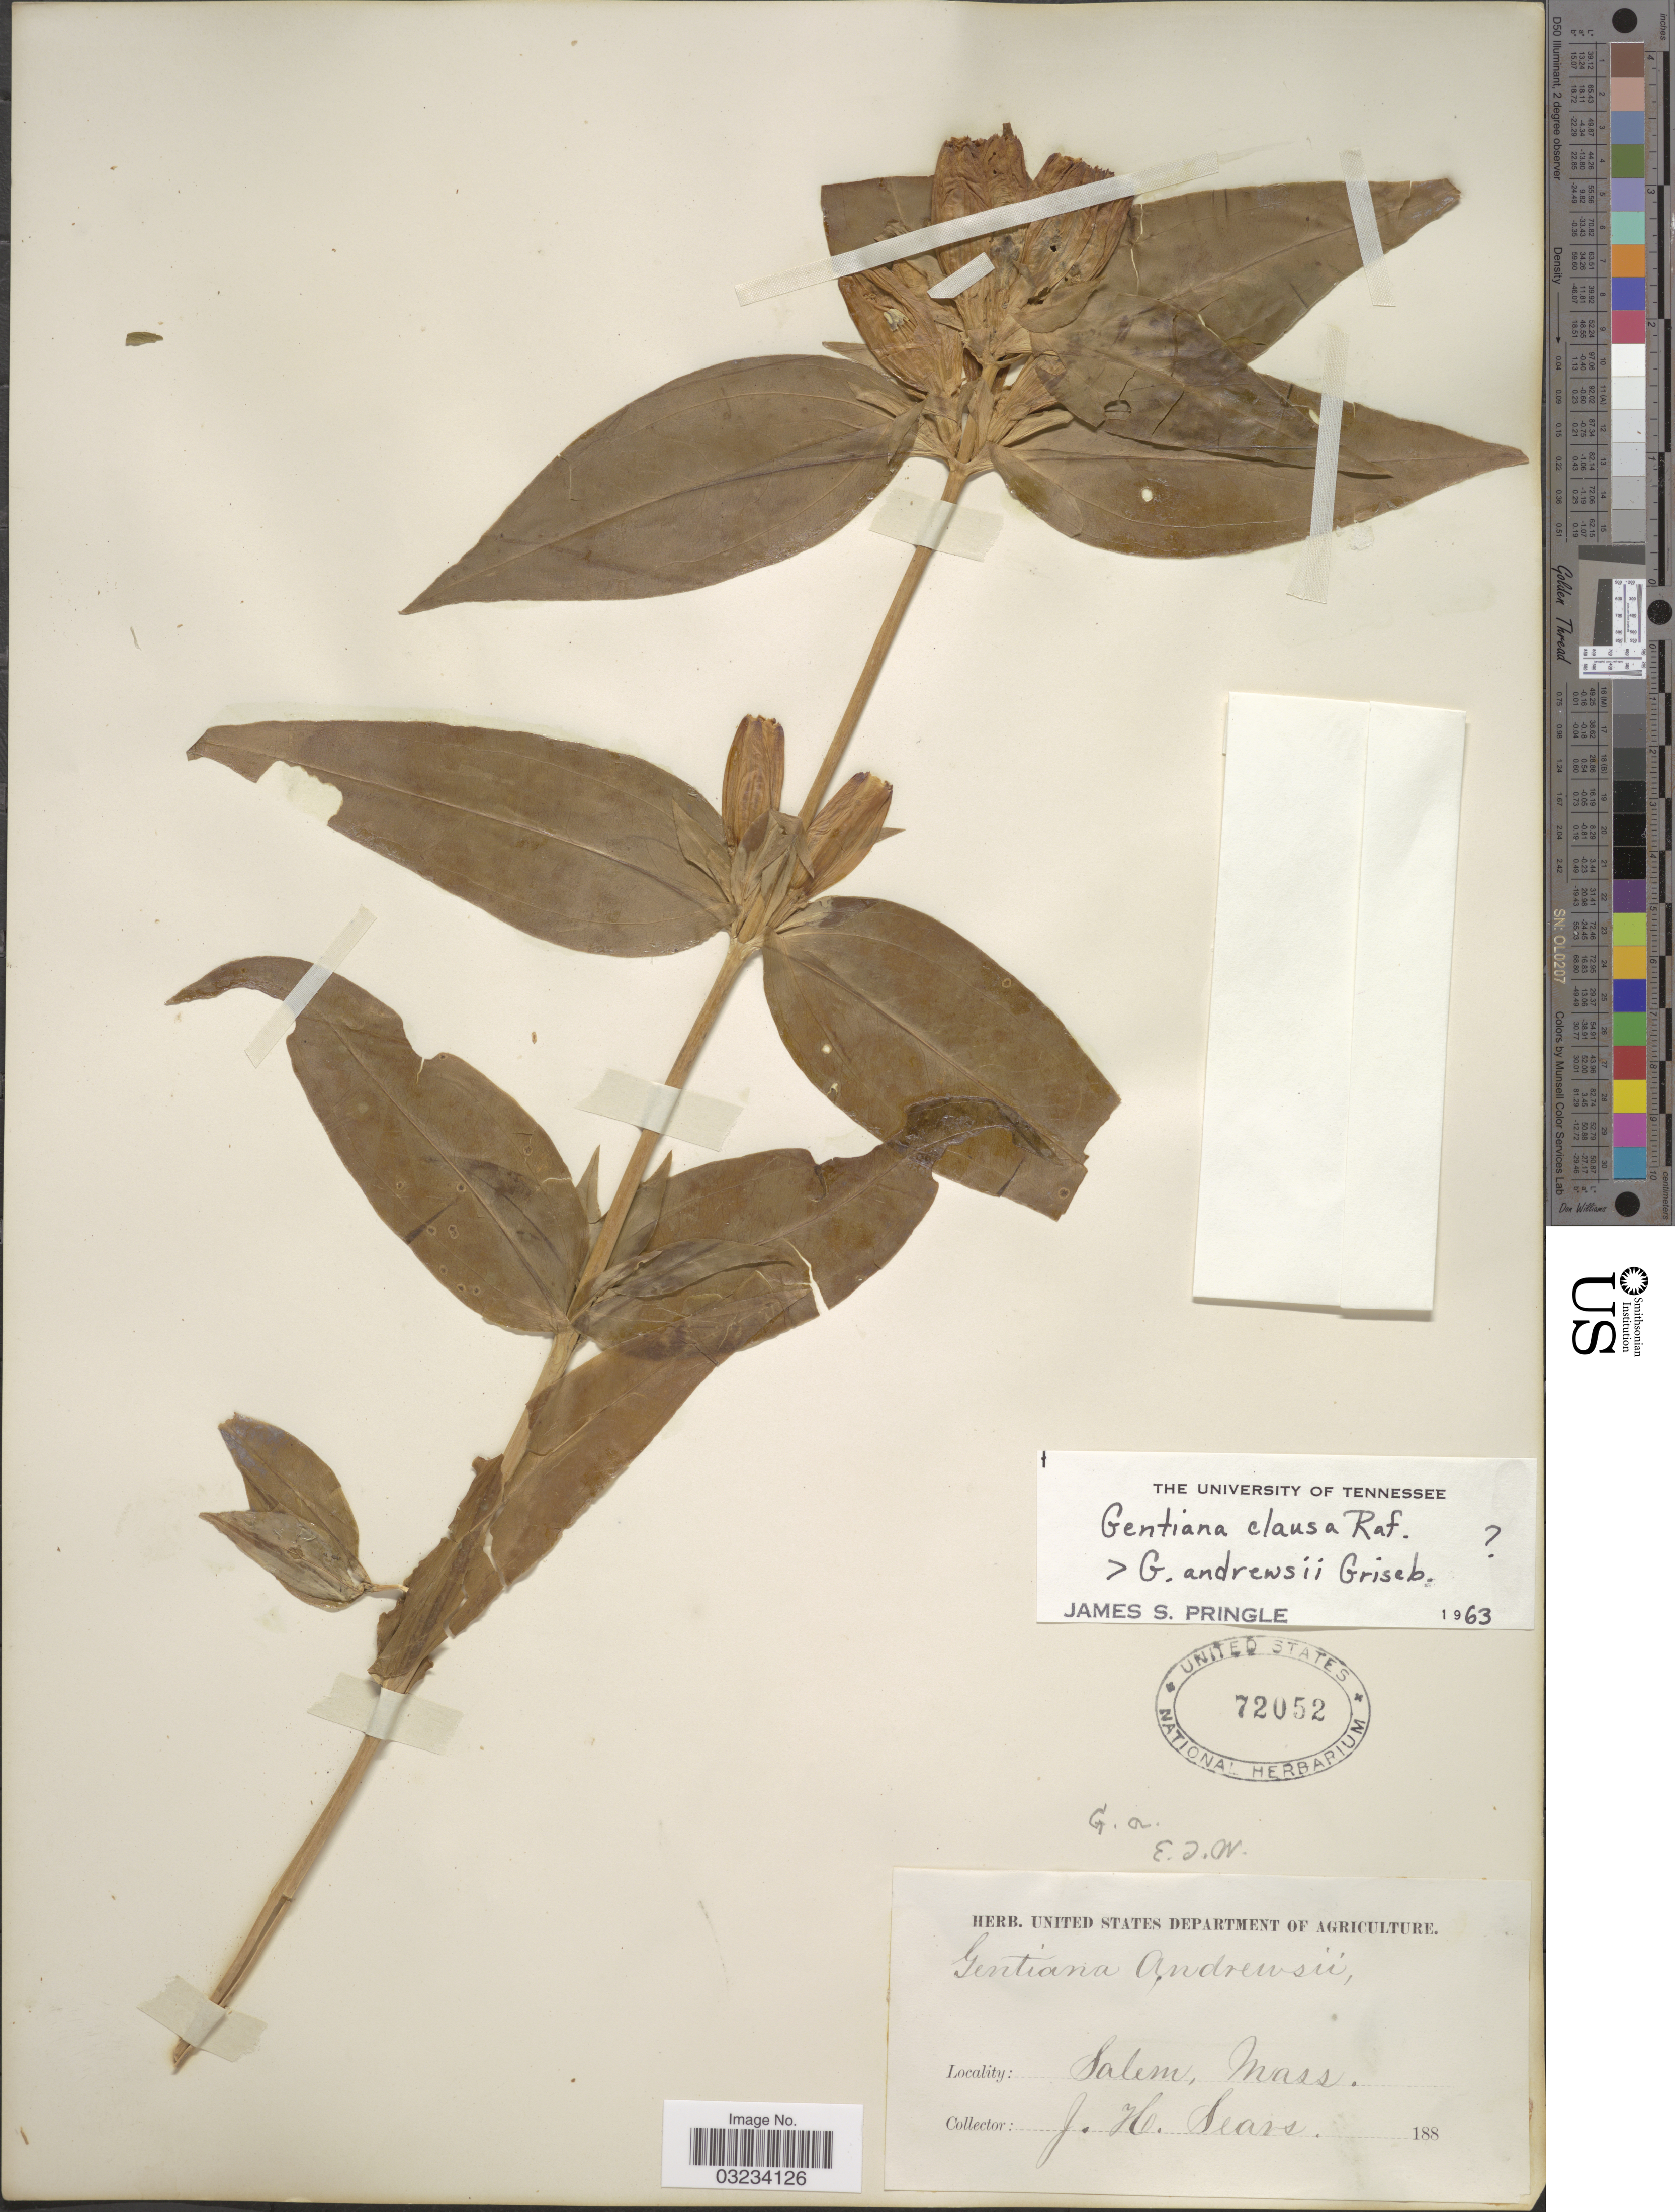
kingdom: Plantae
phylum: Tracheophyta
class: Magnoliopsida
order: Gentianales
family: Gentianaceae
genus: Gentiana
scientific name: Gentiana clausa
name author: Raf.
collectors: J. Sears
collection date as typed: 188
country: United States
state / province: Massachusetts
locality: Salem.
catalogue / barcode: US 72052